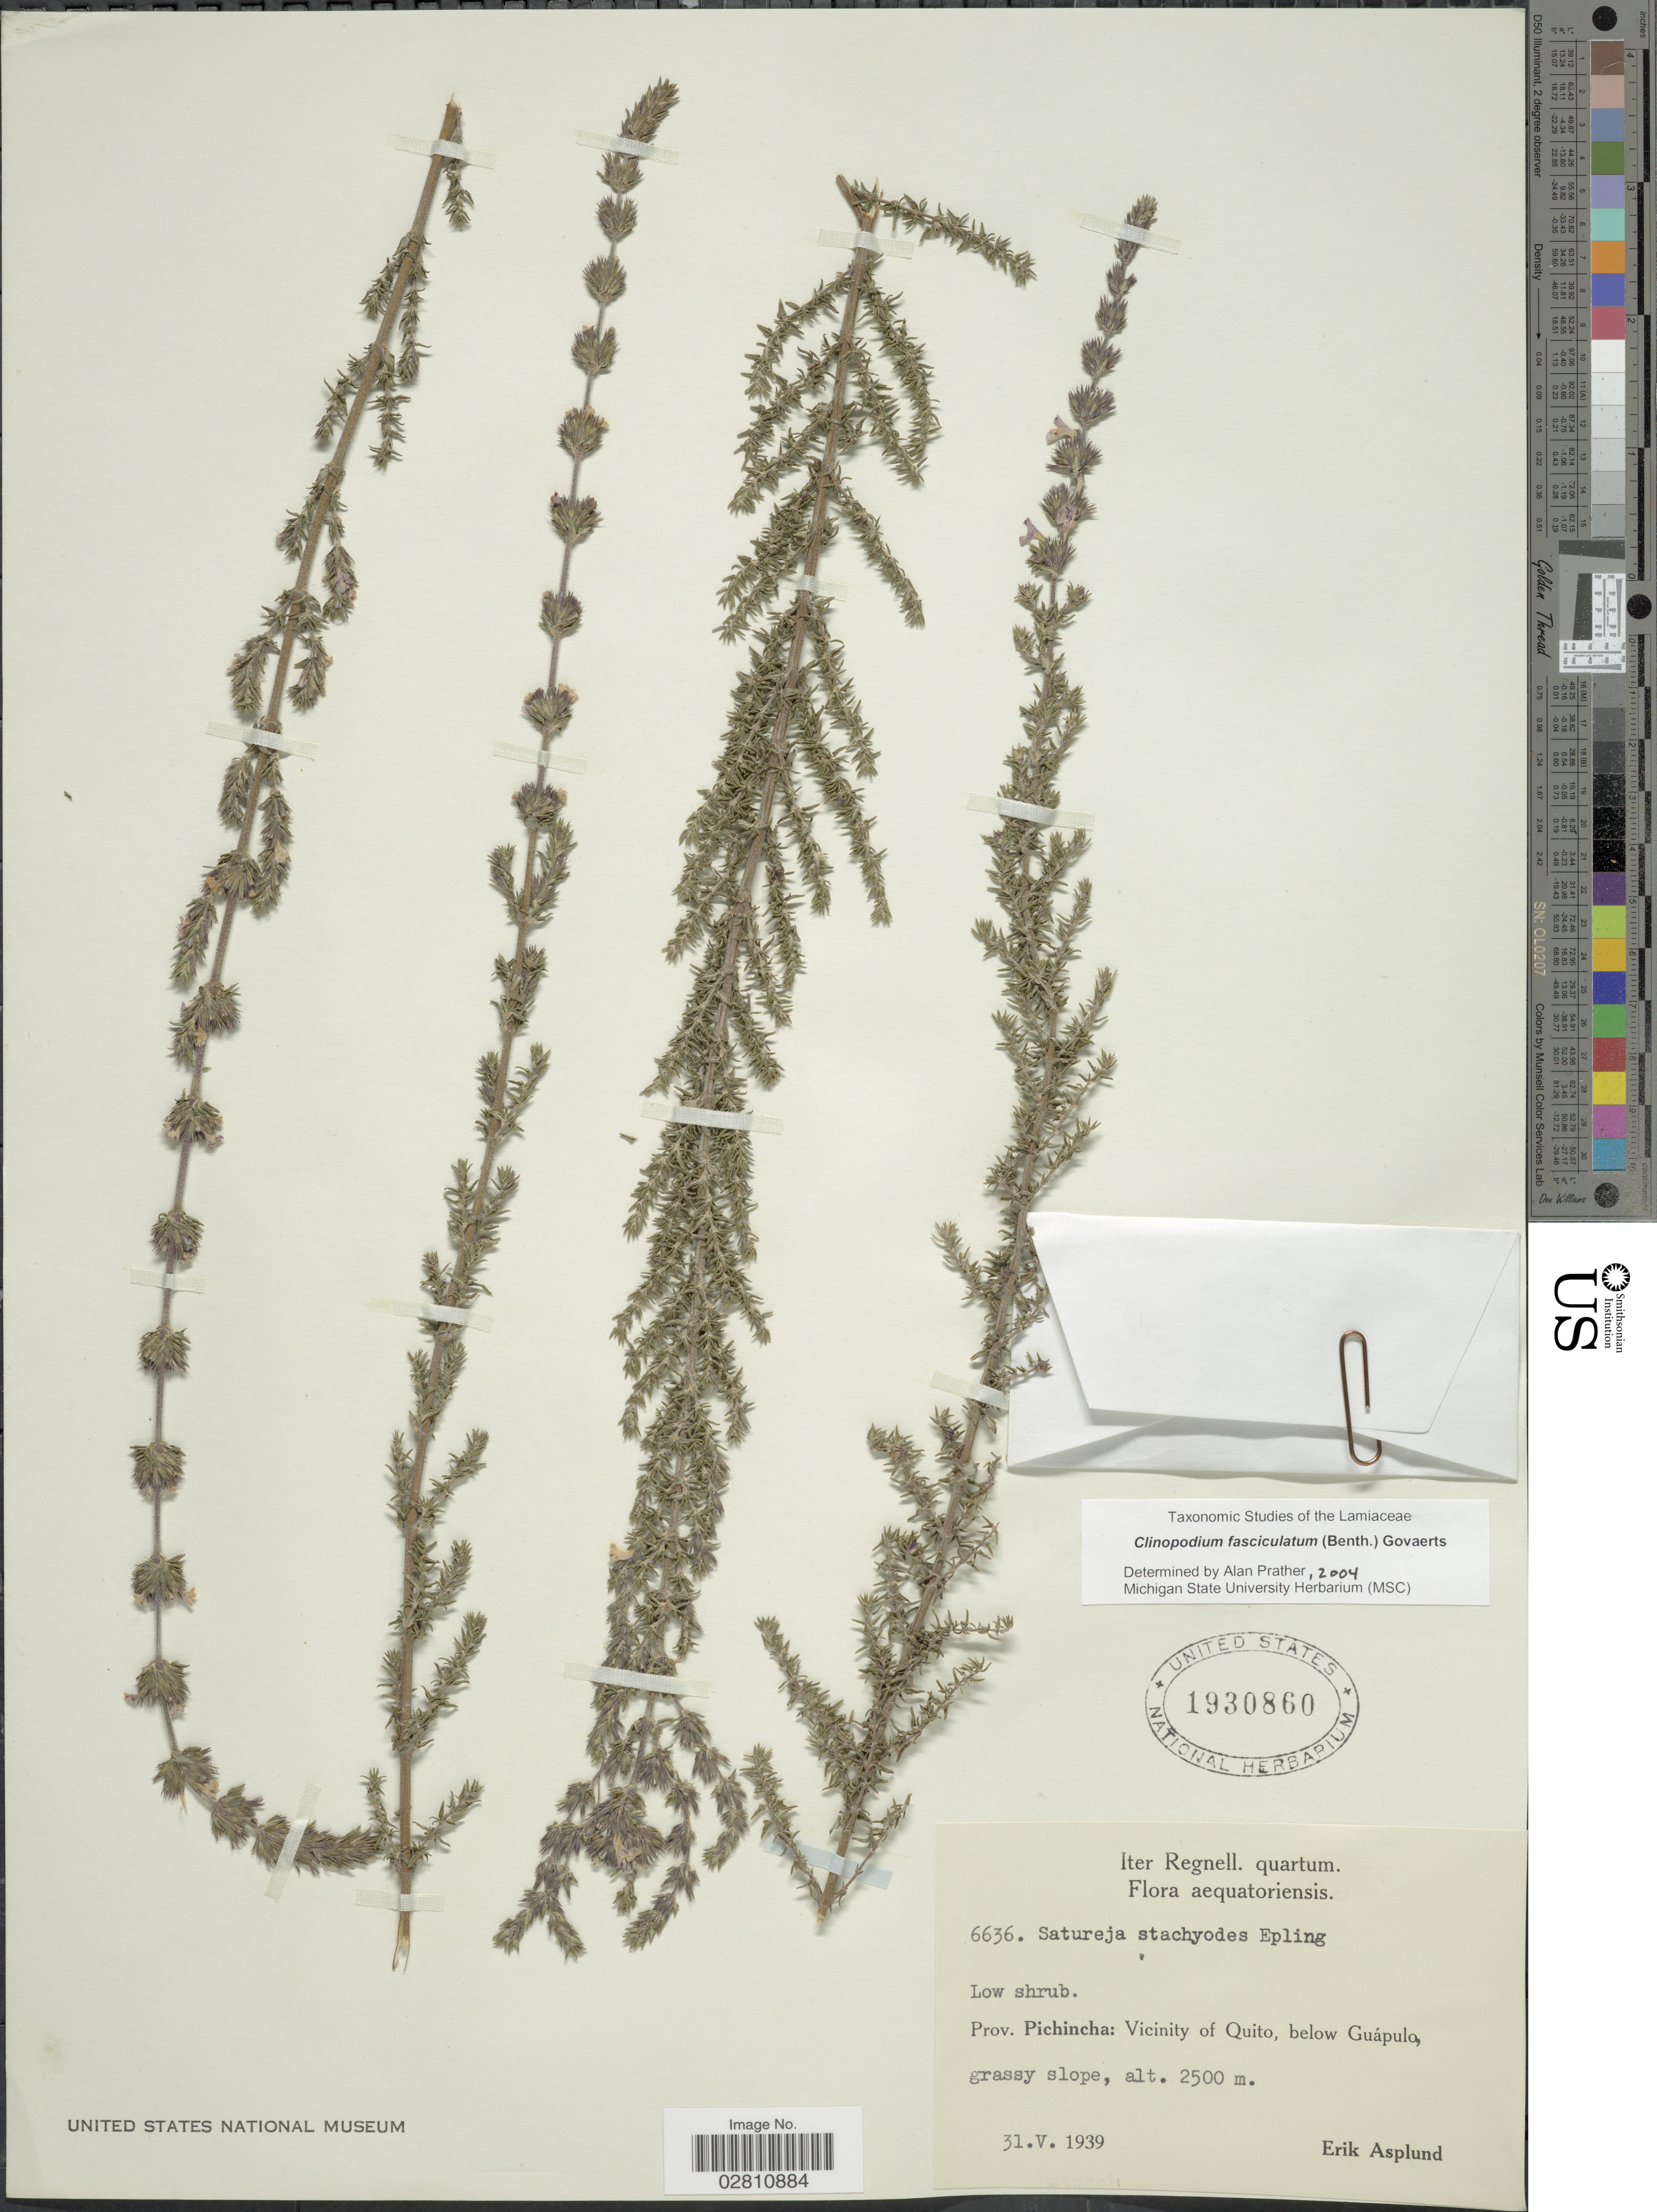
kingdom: Plantae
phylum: Tracheophyta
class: Magnoliopsida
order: Lamiales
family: Lamiaceae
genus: Clinopodium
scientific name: Clinopodium fasciculatum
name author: (Benth.) Govaerts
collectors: E. Asplund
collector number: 6636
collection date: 1939-05-31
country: Ecuador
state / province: Pichincha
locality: Prov. Pichincha: Vicinity of Quito, below Guápulo.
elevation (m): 2500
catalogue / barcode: US 1930860